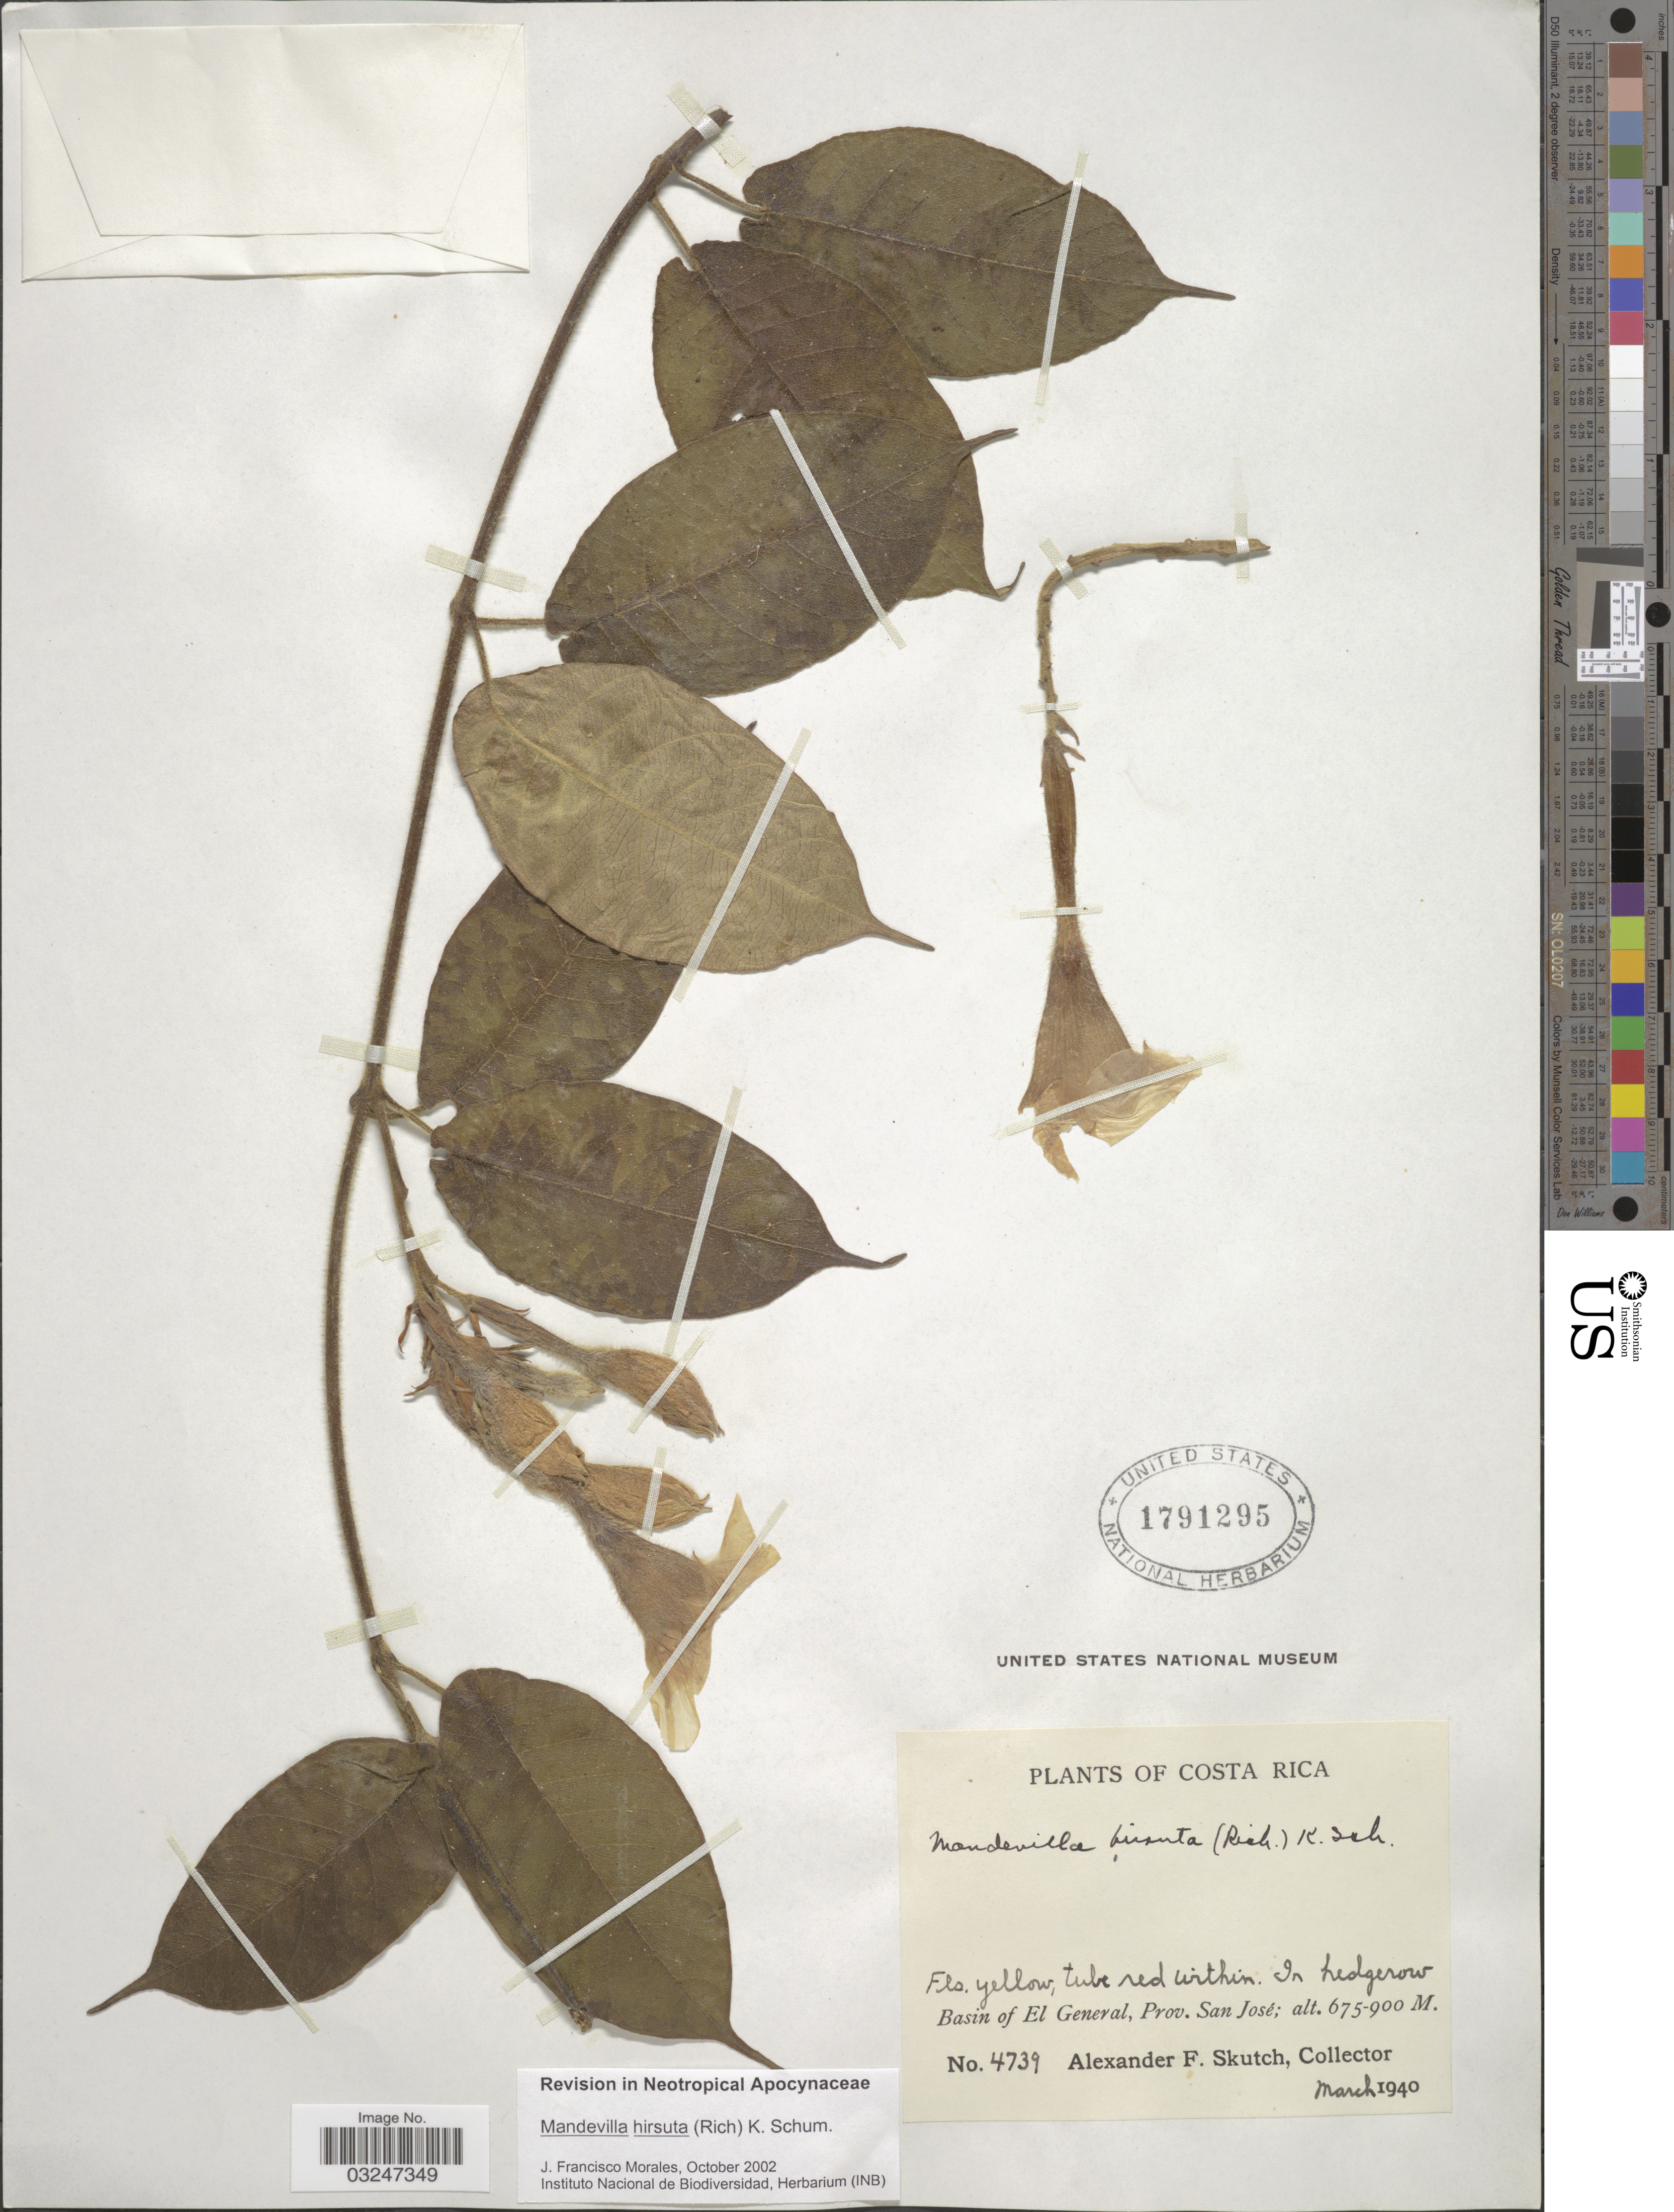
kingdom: Plantae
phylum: Tracheophyta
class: Magnoliopsida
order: Gentianales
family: Apocynaceae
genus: Mandevilla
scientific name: Mandevilla hirsuta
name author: (Rich.) K. Schum.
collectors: A. F. Skutch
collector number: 4739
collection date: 1940-03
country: Costa Rica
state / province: San José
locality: Basin of El General, Prov. San José.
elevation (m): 675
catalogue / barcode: US 1791295